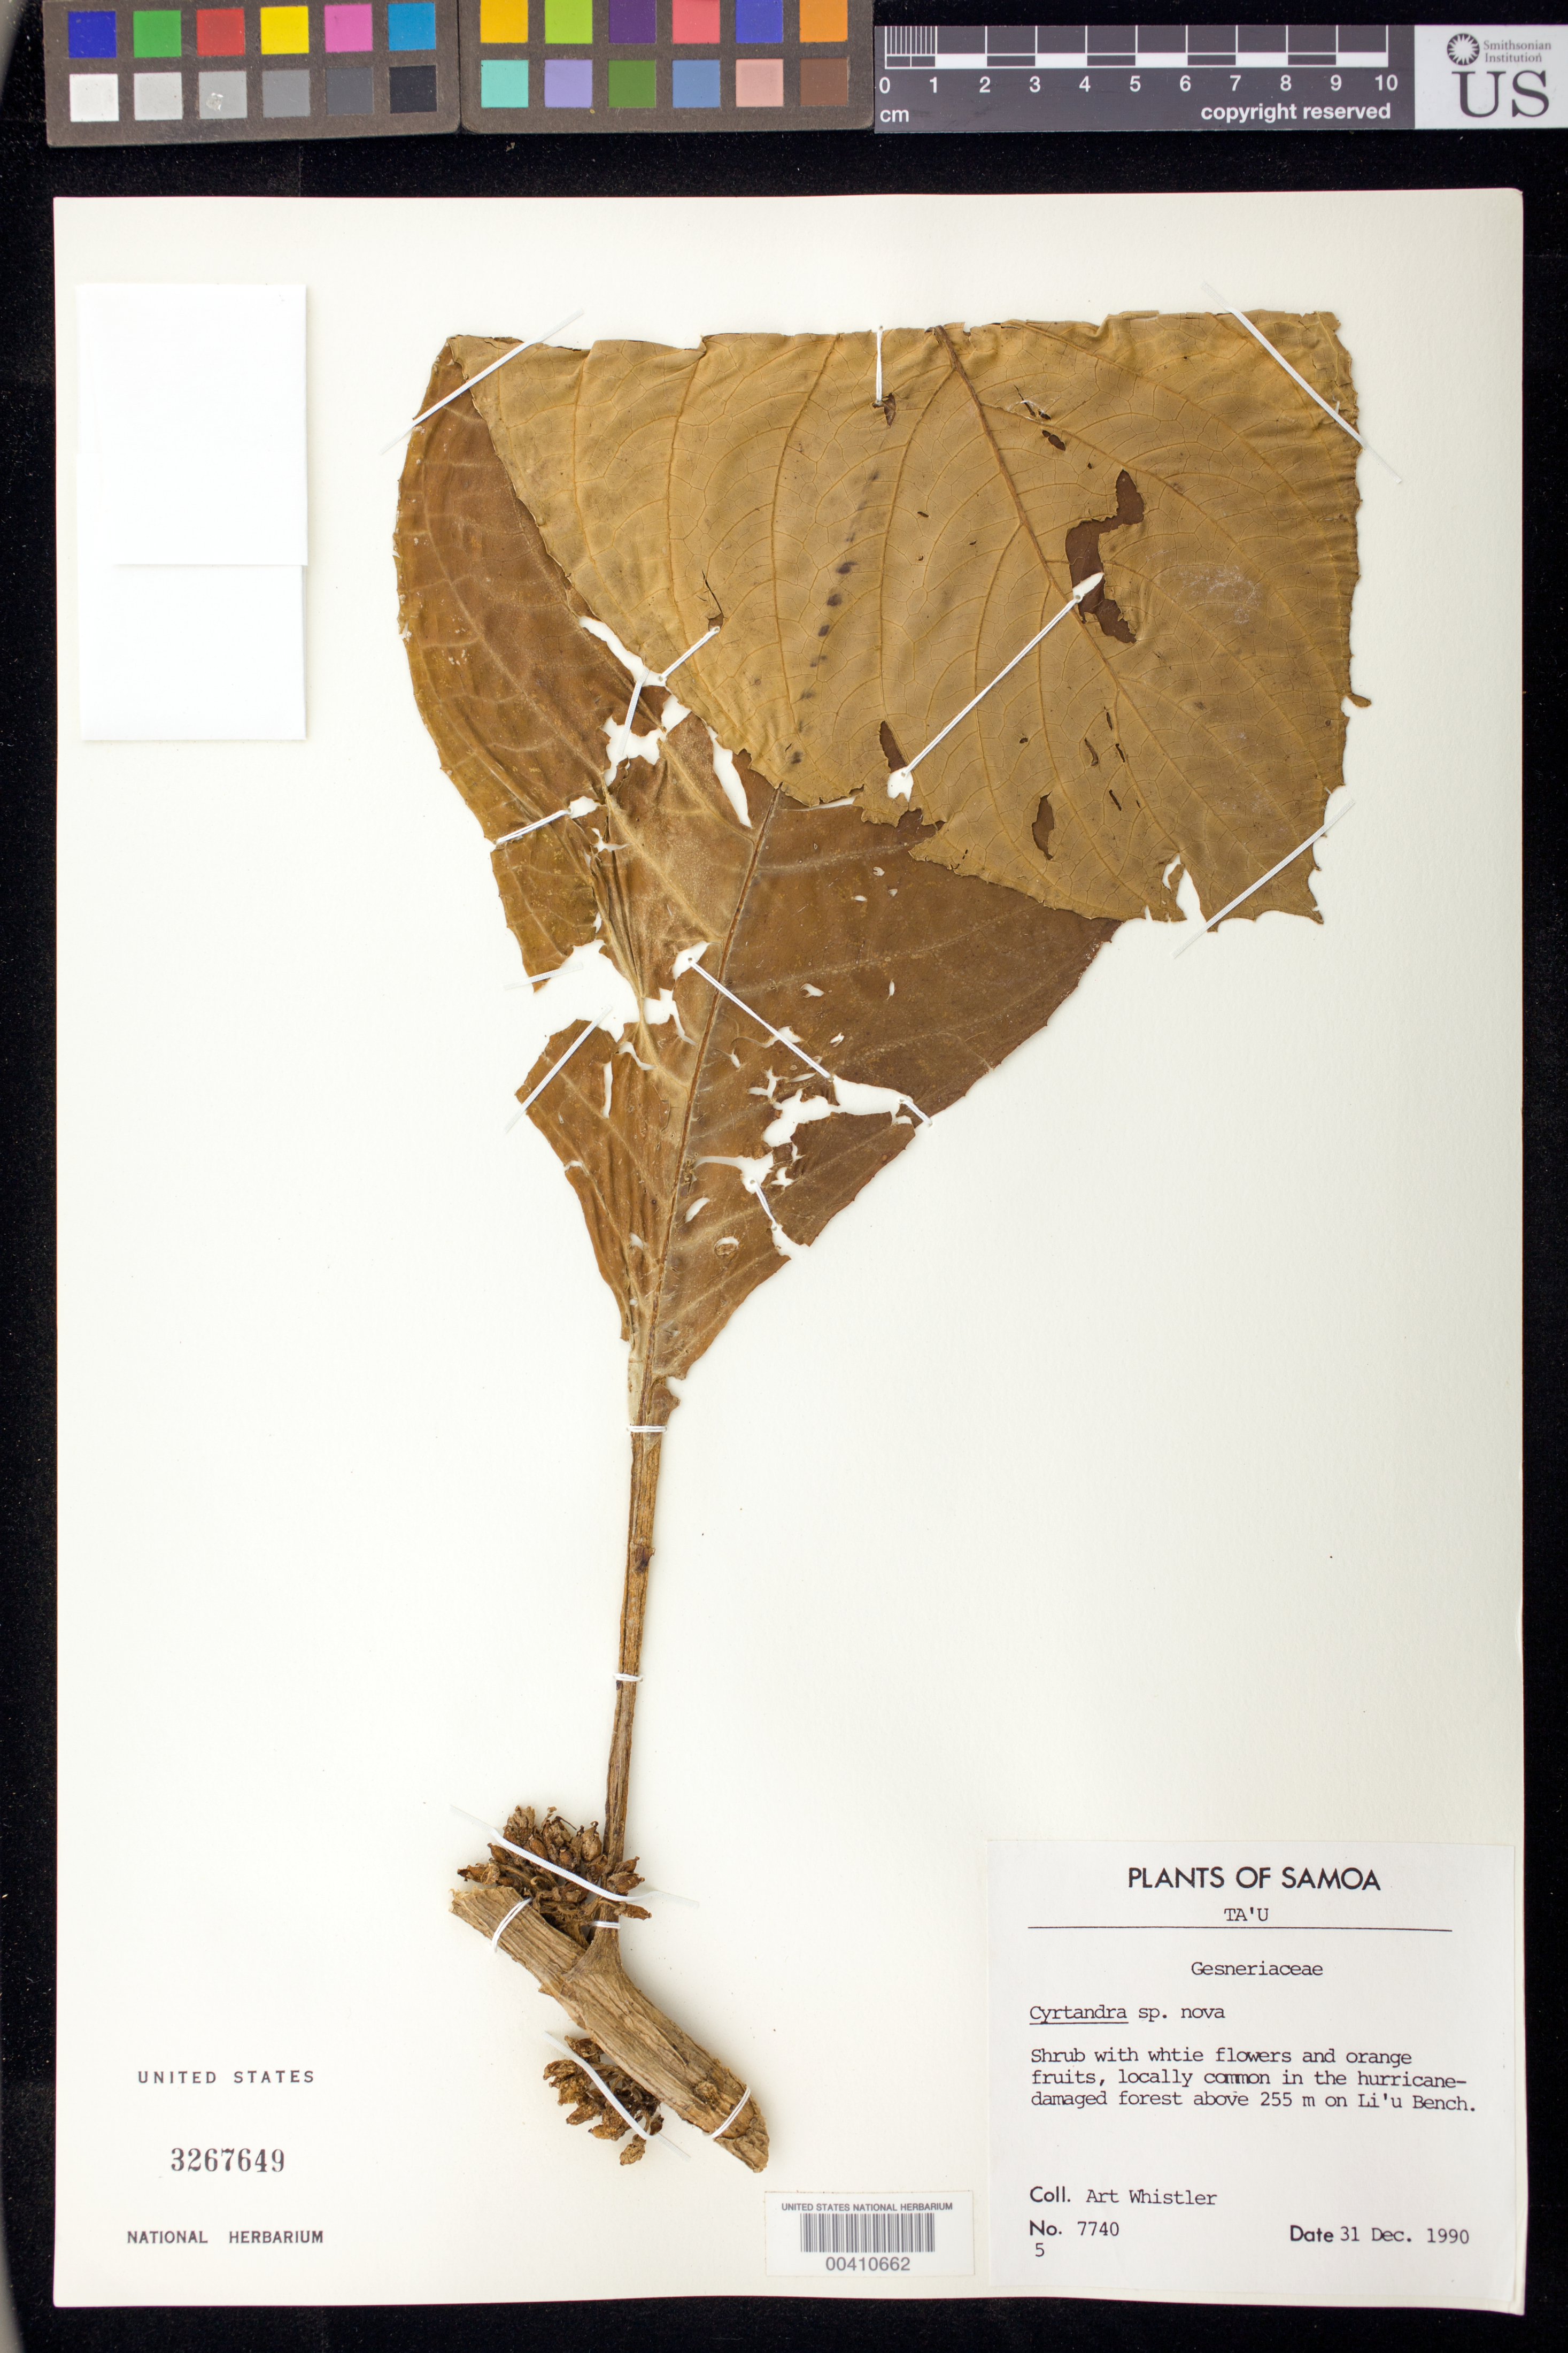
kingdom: Plantae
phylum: Tracheophyta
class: Magnoliopsida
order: Lamiales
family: Gesneriaceae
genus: Cyrtandra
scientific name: Cyrtandra sp.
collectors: A. Whistler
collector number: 7740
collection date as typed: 31 Dec 1990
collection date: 1990-12-31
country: American Samoa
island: Ta'u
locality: Manua is., Tau i.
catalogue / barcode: US 3267649